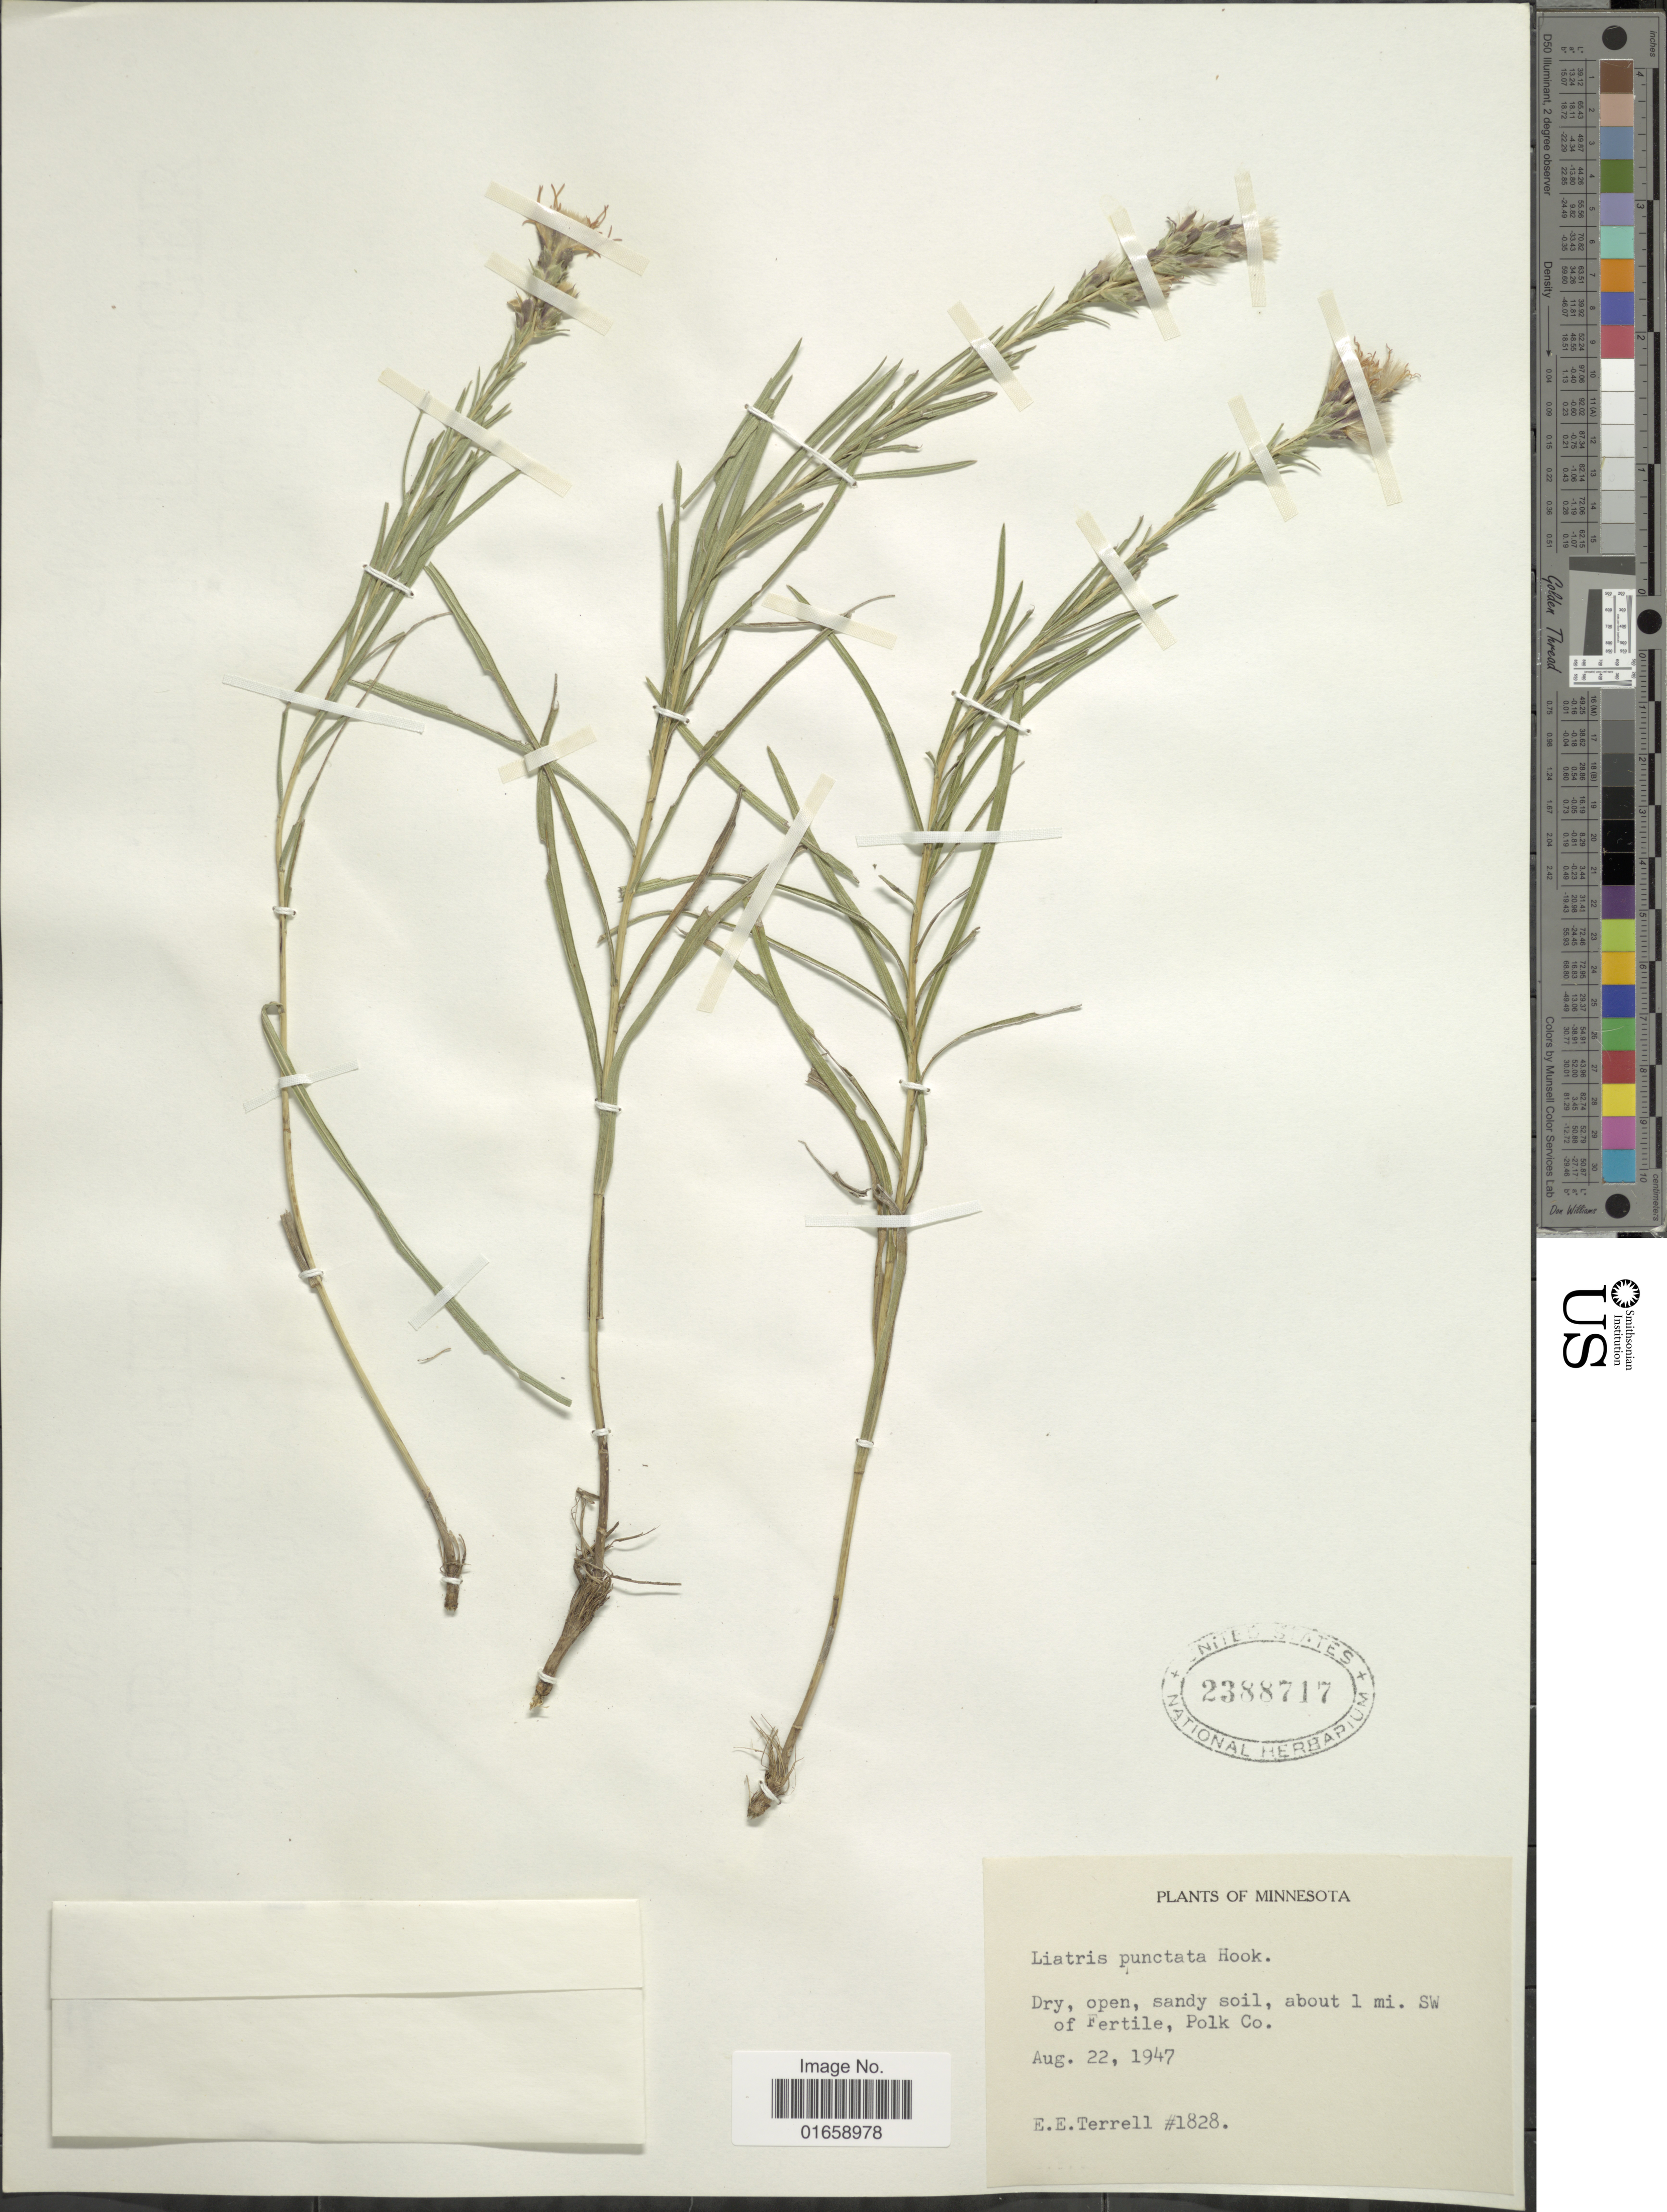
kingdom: Plantae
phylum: Tracheophyta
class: Magnoliopsida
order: Asterales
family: Asteraceae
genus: Liatris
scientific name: Liatris punctata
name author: Hook.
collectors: E. E. Terrell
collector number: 1828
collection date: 1947-08-22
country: United States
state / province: Minnesota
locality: Dry, Open, Sandy Soil, about 1 mi. SW of Fertile, Polk Co,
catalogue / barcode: US 2388717